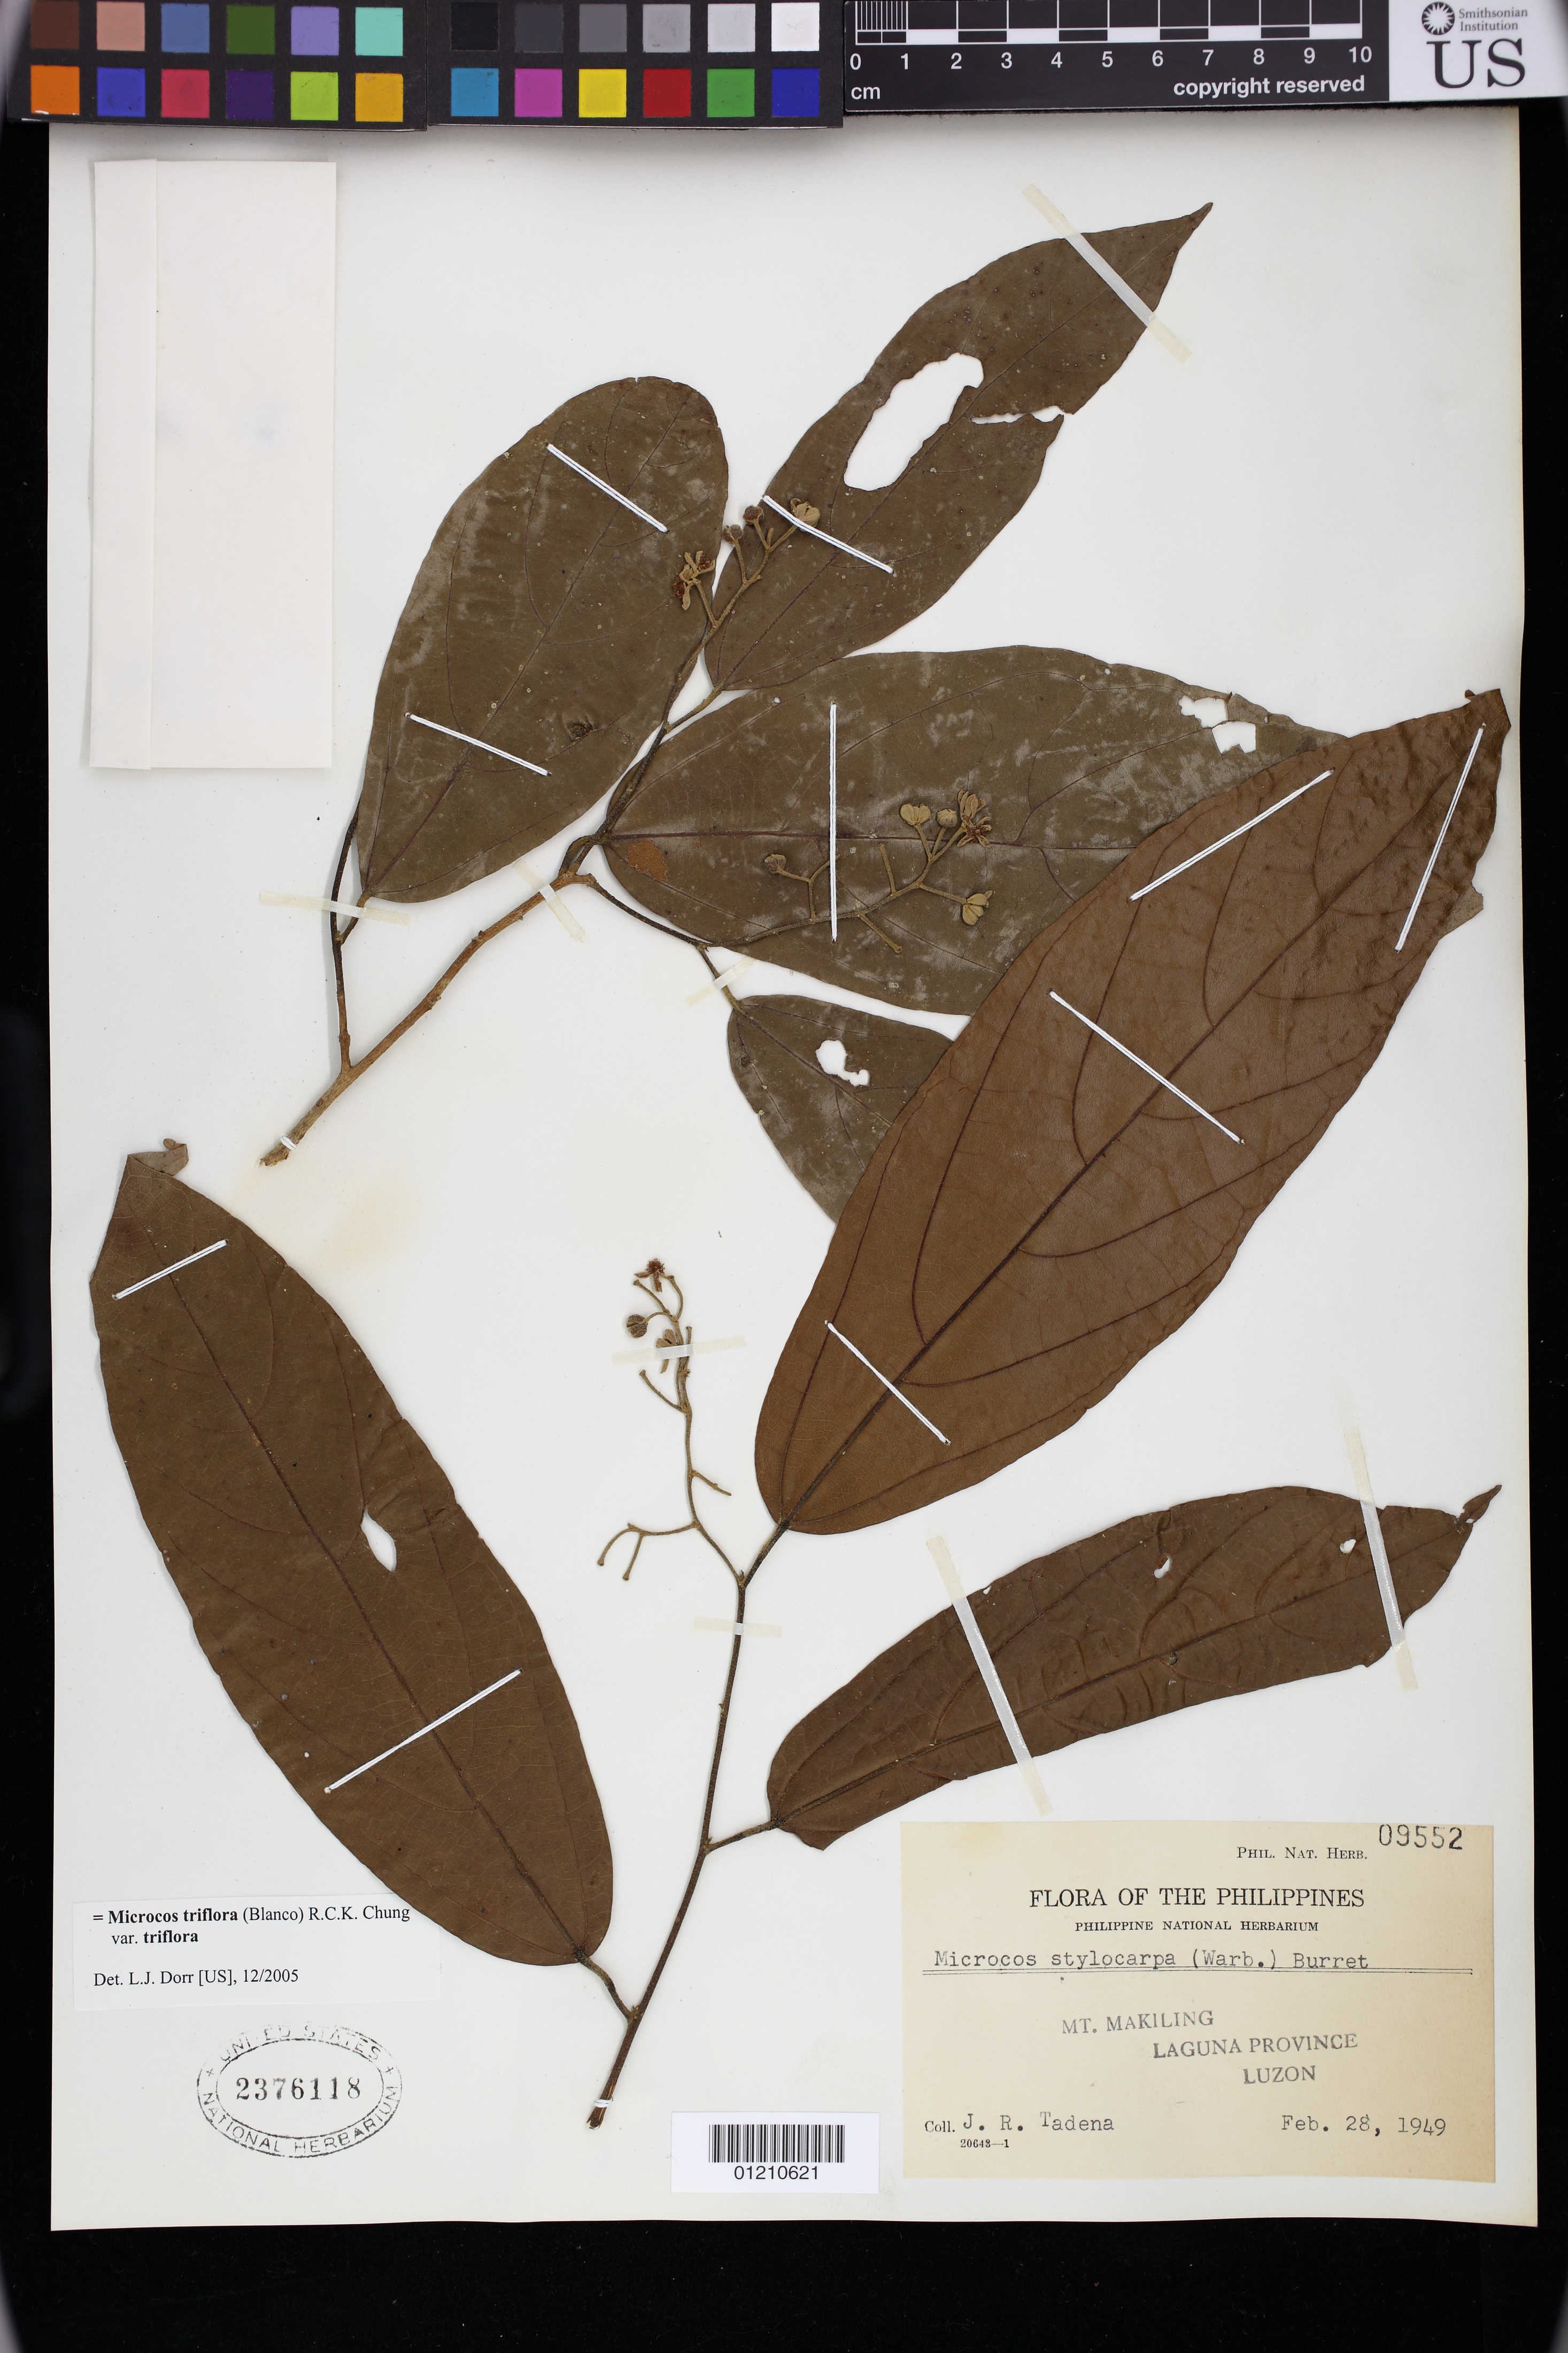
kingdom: Plantae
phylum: Tracheophyta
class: Magnoliopsida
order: Malvales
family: Malvaceae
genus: Microcos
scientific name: Microcos triflora var. triflora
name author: (Blanco) R.C.K. Chung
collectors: J. Tadena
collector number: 20648-1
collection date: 1949-02-28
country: Philippines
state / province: Calabarzon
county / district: Laguna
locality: Mt. Makiling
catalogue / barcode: US 2376118